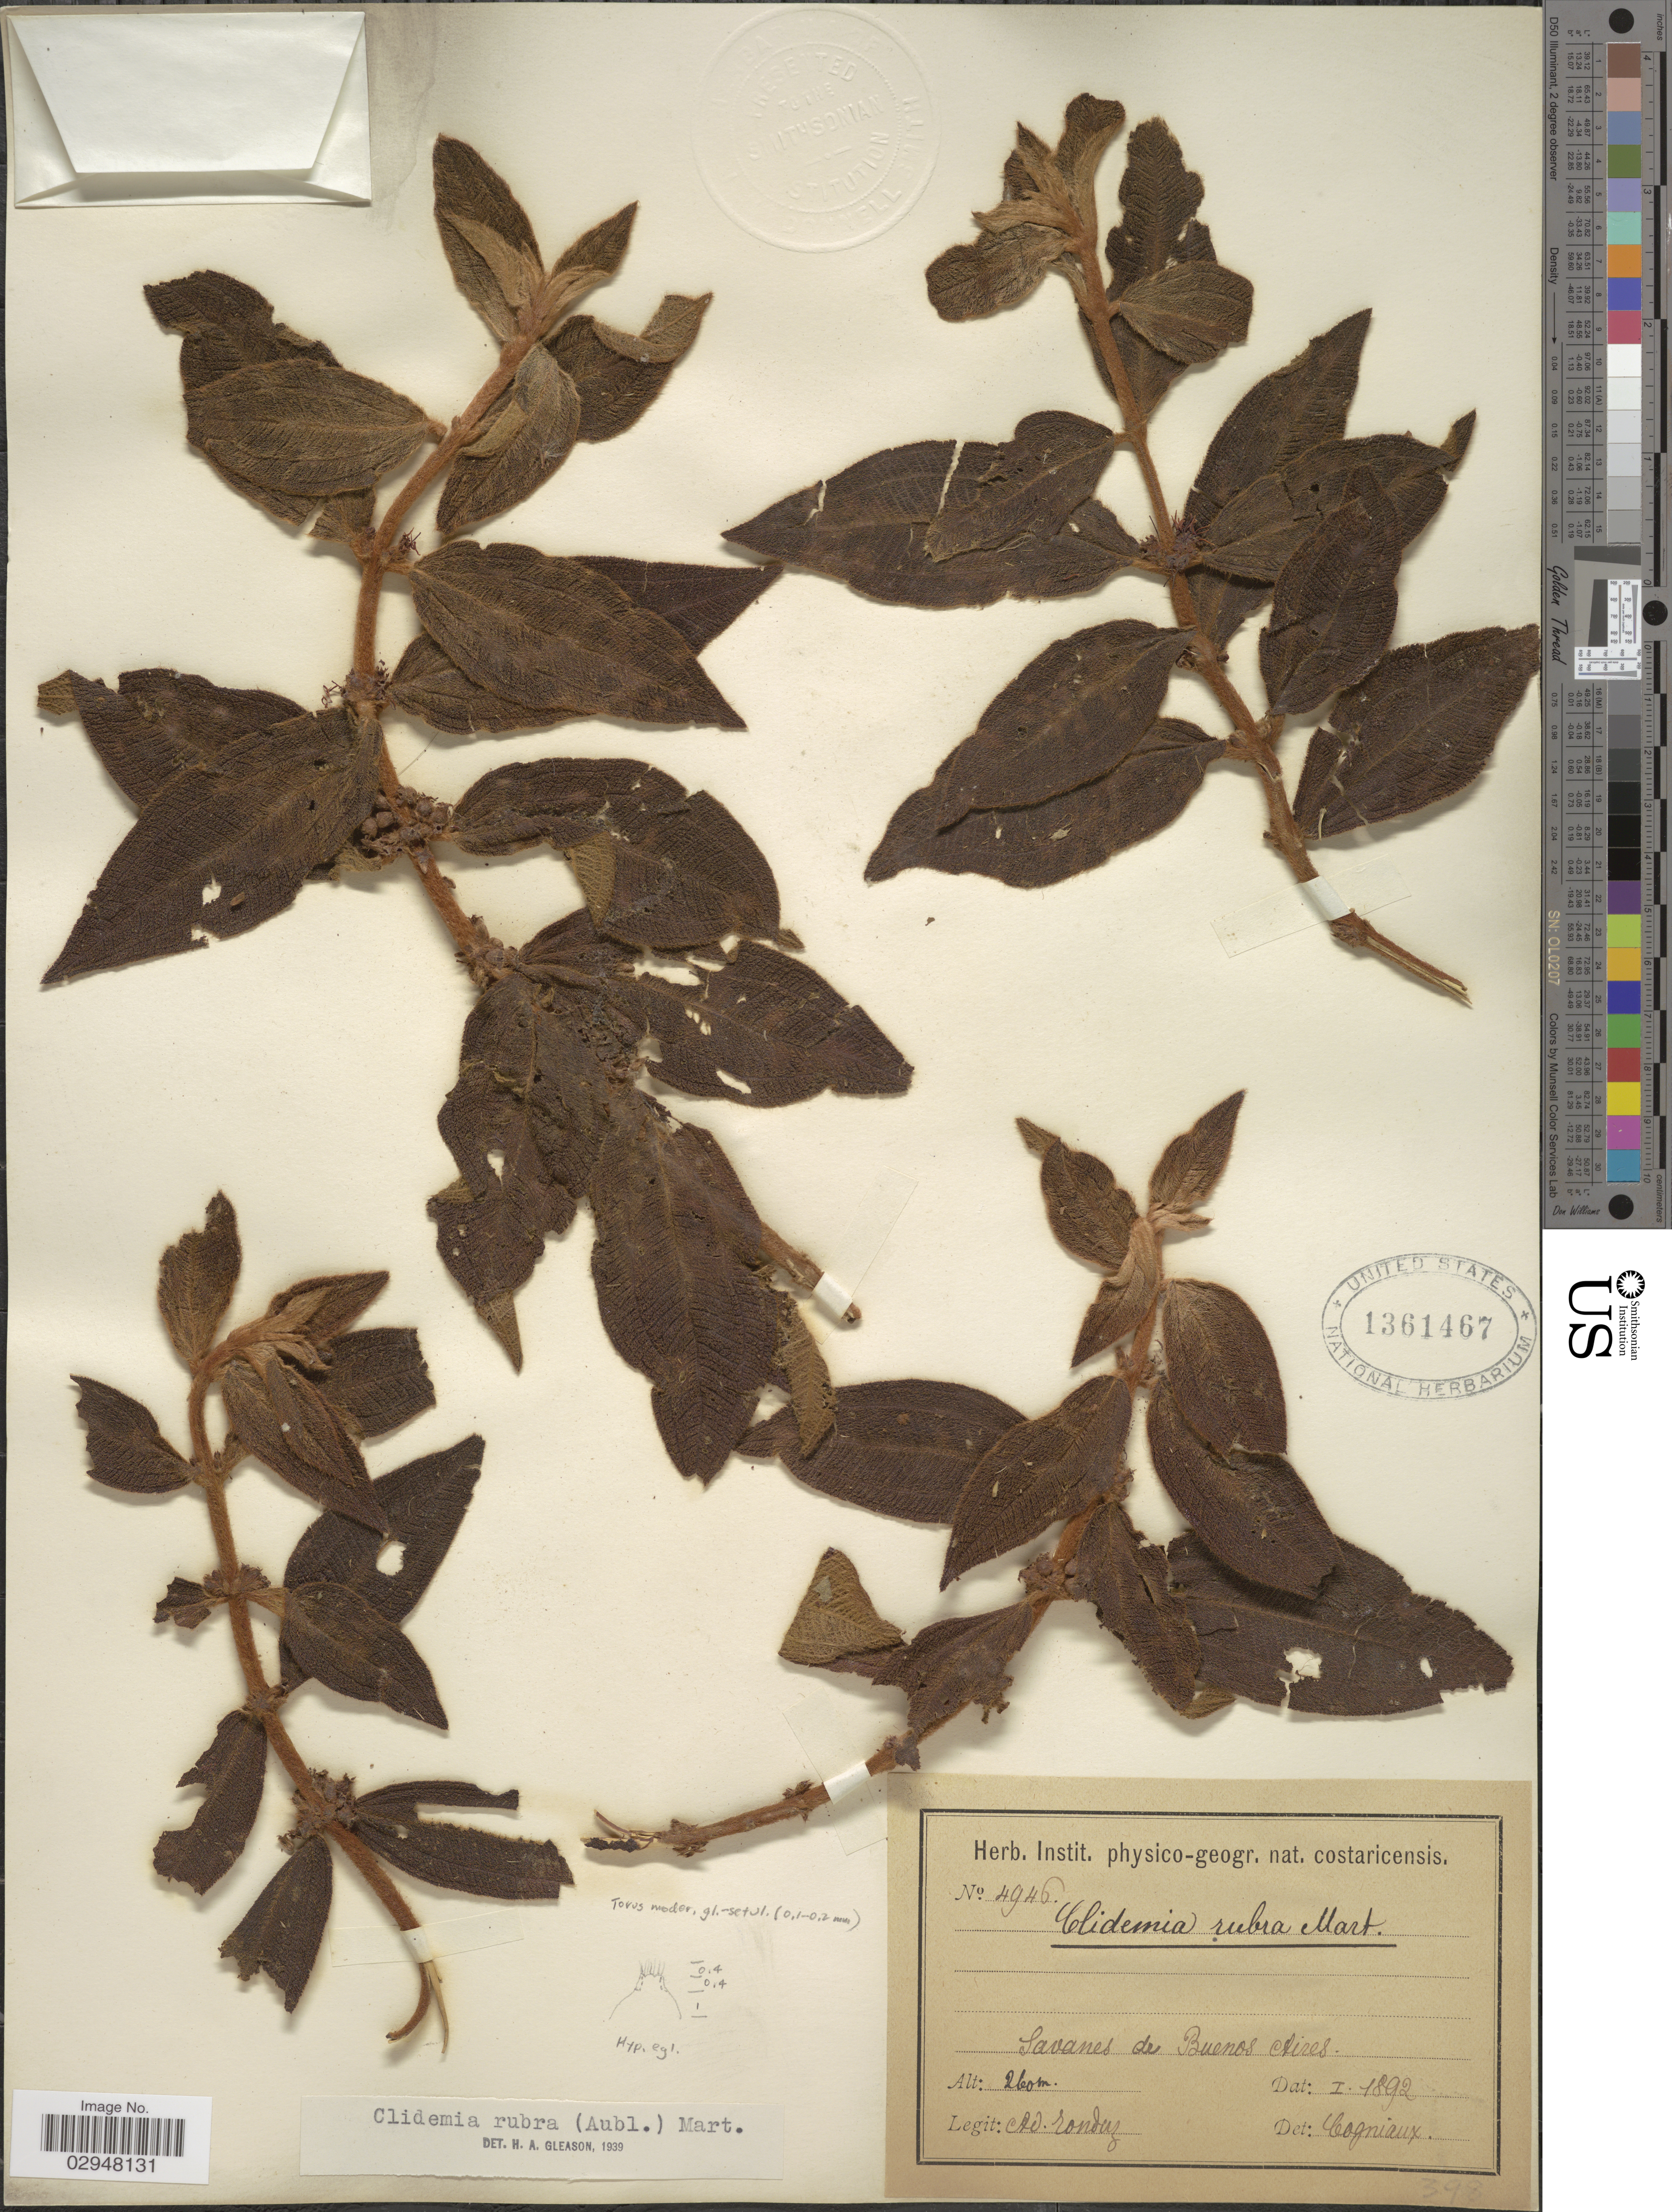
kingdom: Plantae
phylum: Tracheophyta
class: Magnoliopsida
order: Myrtales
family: Melastomataceae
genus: Clidemia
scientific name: Clidemia rubra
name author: (Aubl.) Mart.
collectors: A. Tonduz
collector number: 4946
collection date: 1892-01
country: Costa Rica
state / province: Puntarenas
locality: Savanes de Buenos Aires.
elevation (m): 260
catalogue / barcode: US 1361467